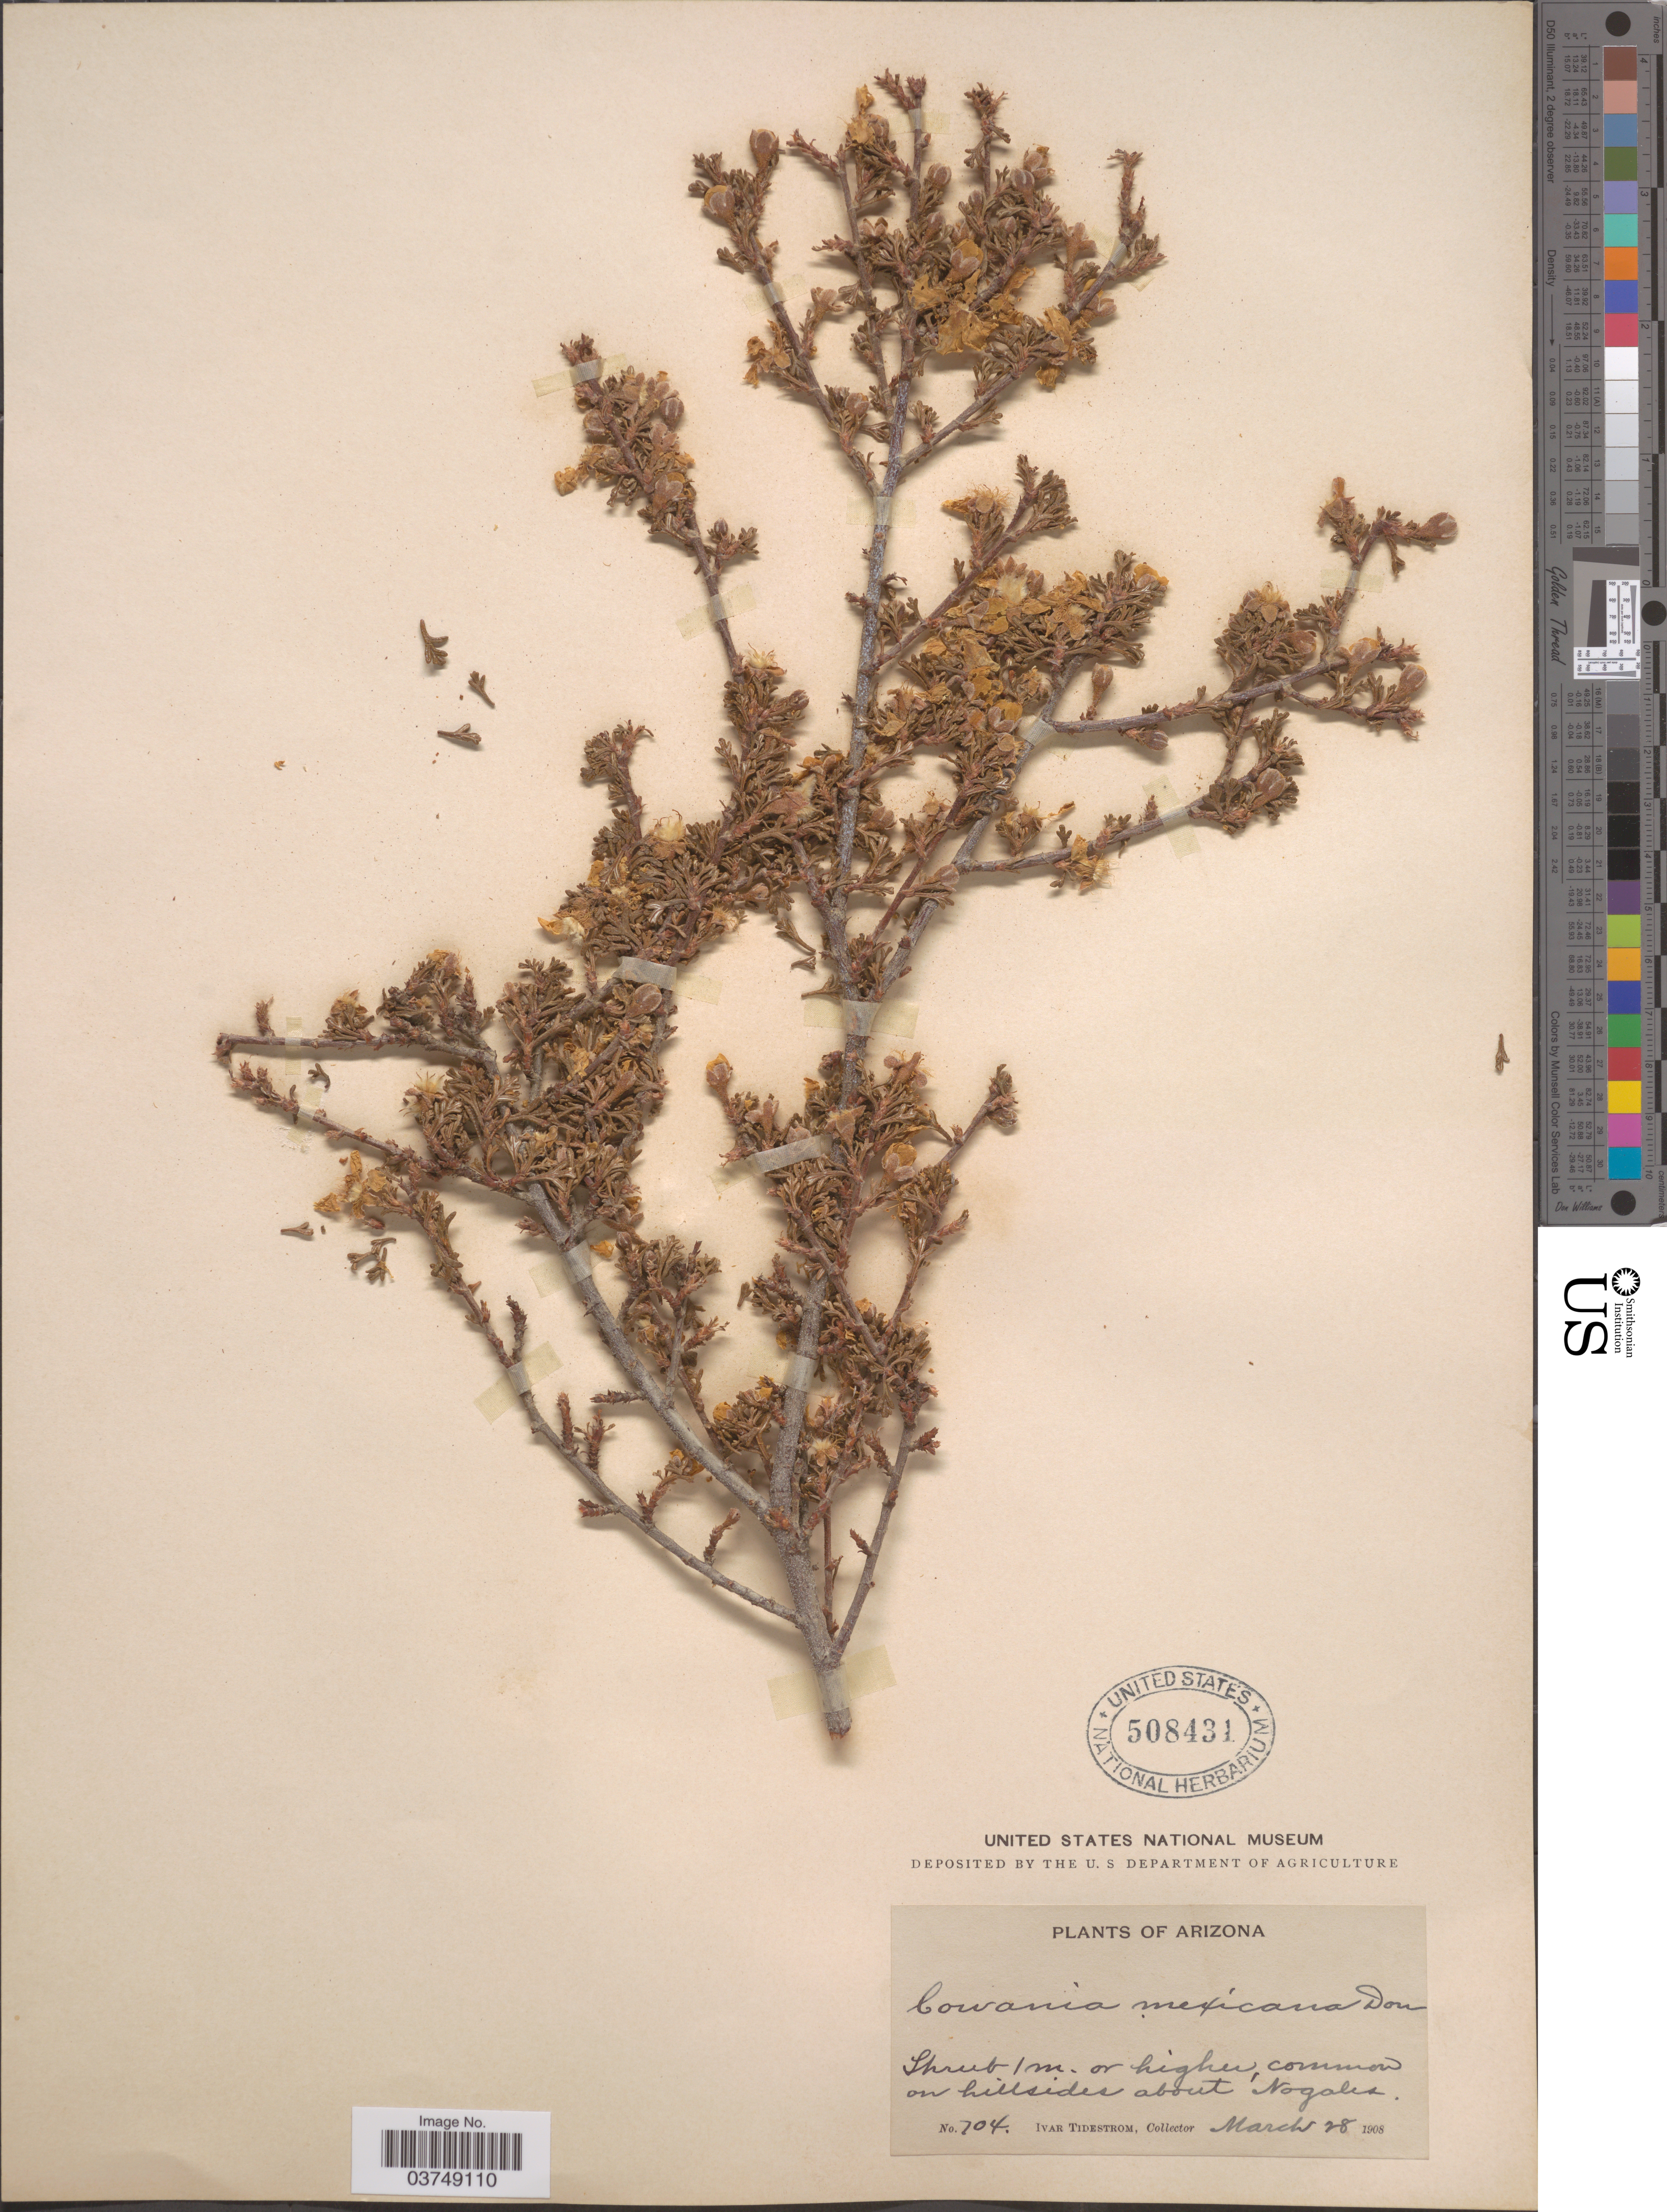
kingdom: Plantae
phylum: Tracheophyta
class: Magnoliopsida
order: Rosales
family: Rosaceae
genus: Purshia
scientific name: Purshia stansburyana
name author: (Torr.) Henrickson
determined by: Strong, Mark T., (BOT), Smithsonian Institution - National Museum of Natural History (UNITED STATES)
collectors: I. F. Tidestrom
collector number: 704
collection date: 1908-03-28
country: United States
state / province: Arizona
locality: On hillsides about Nogales.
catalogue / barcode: US 508431